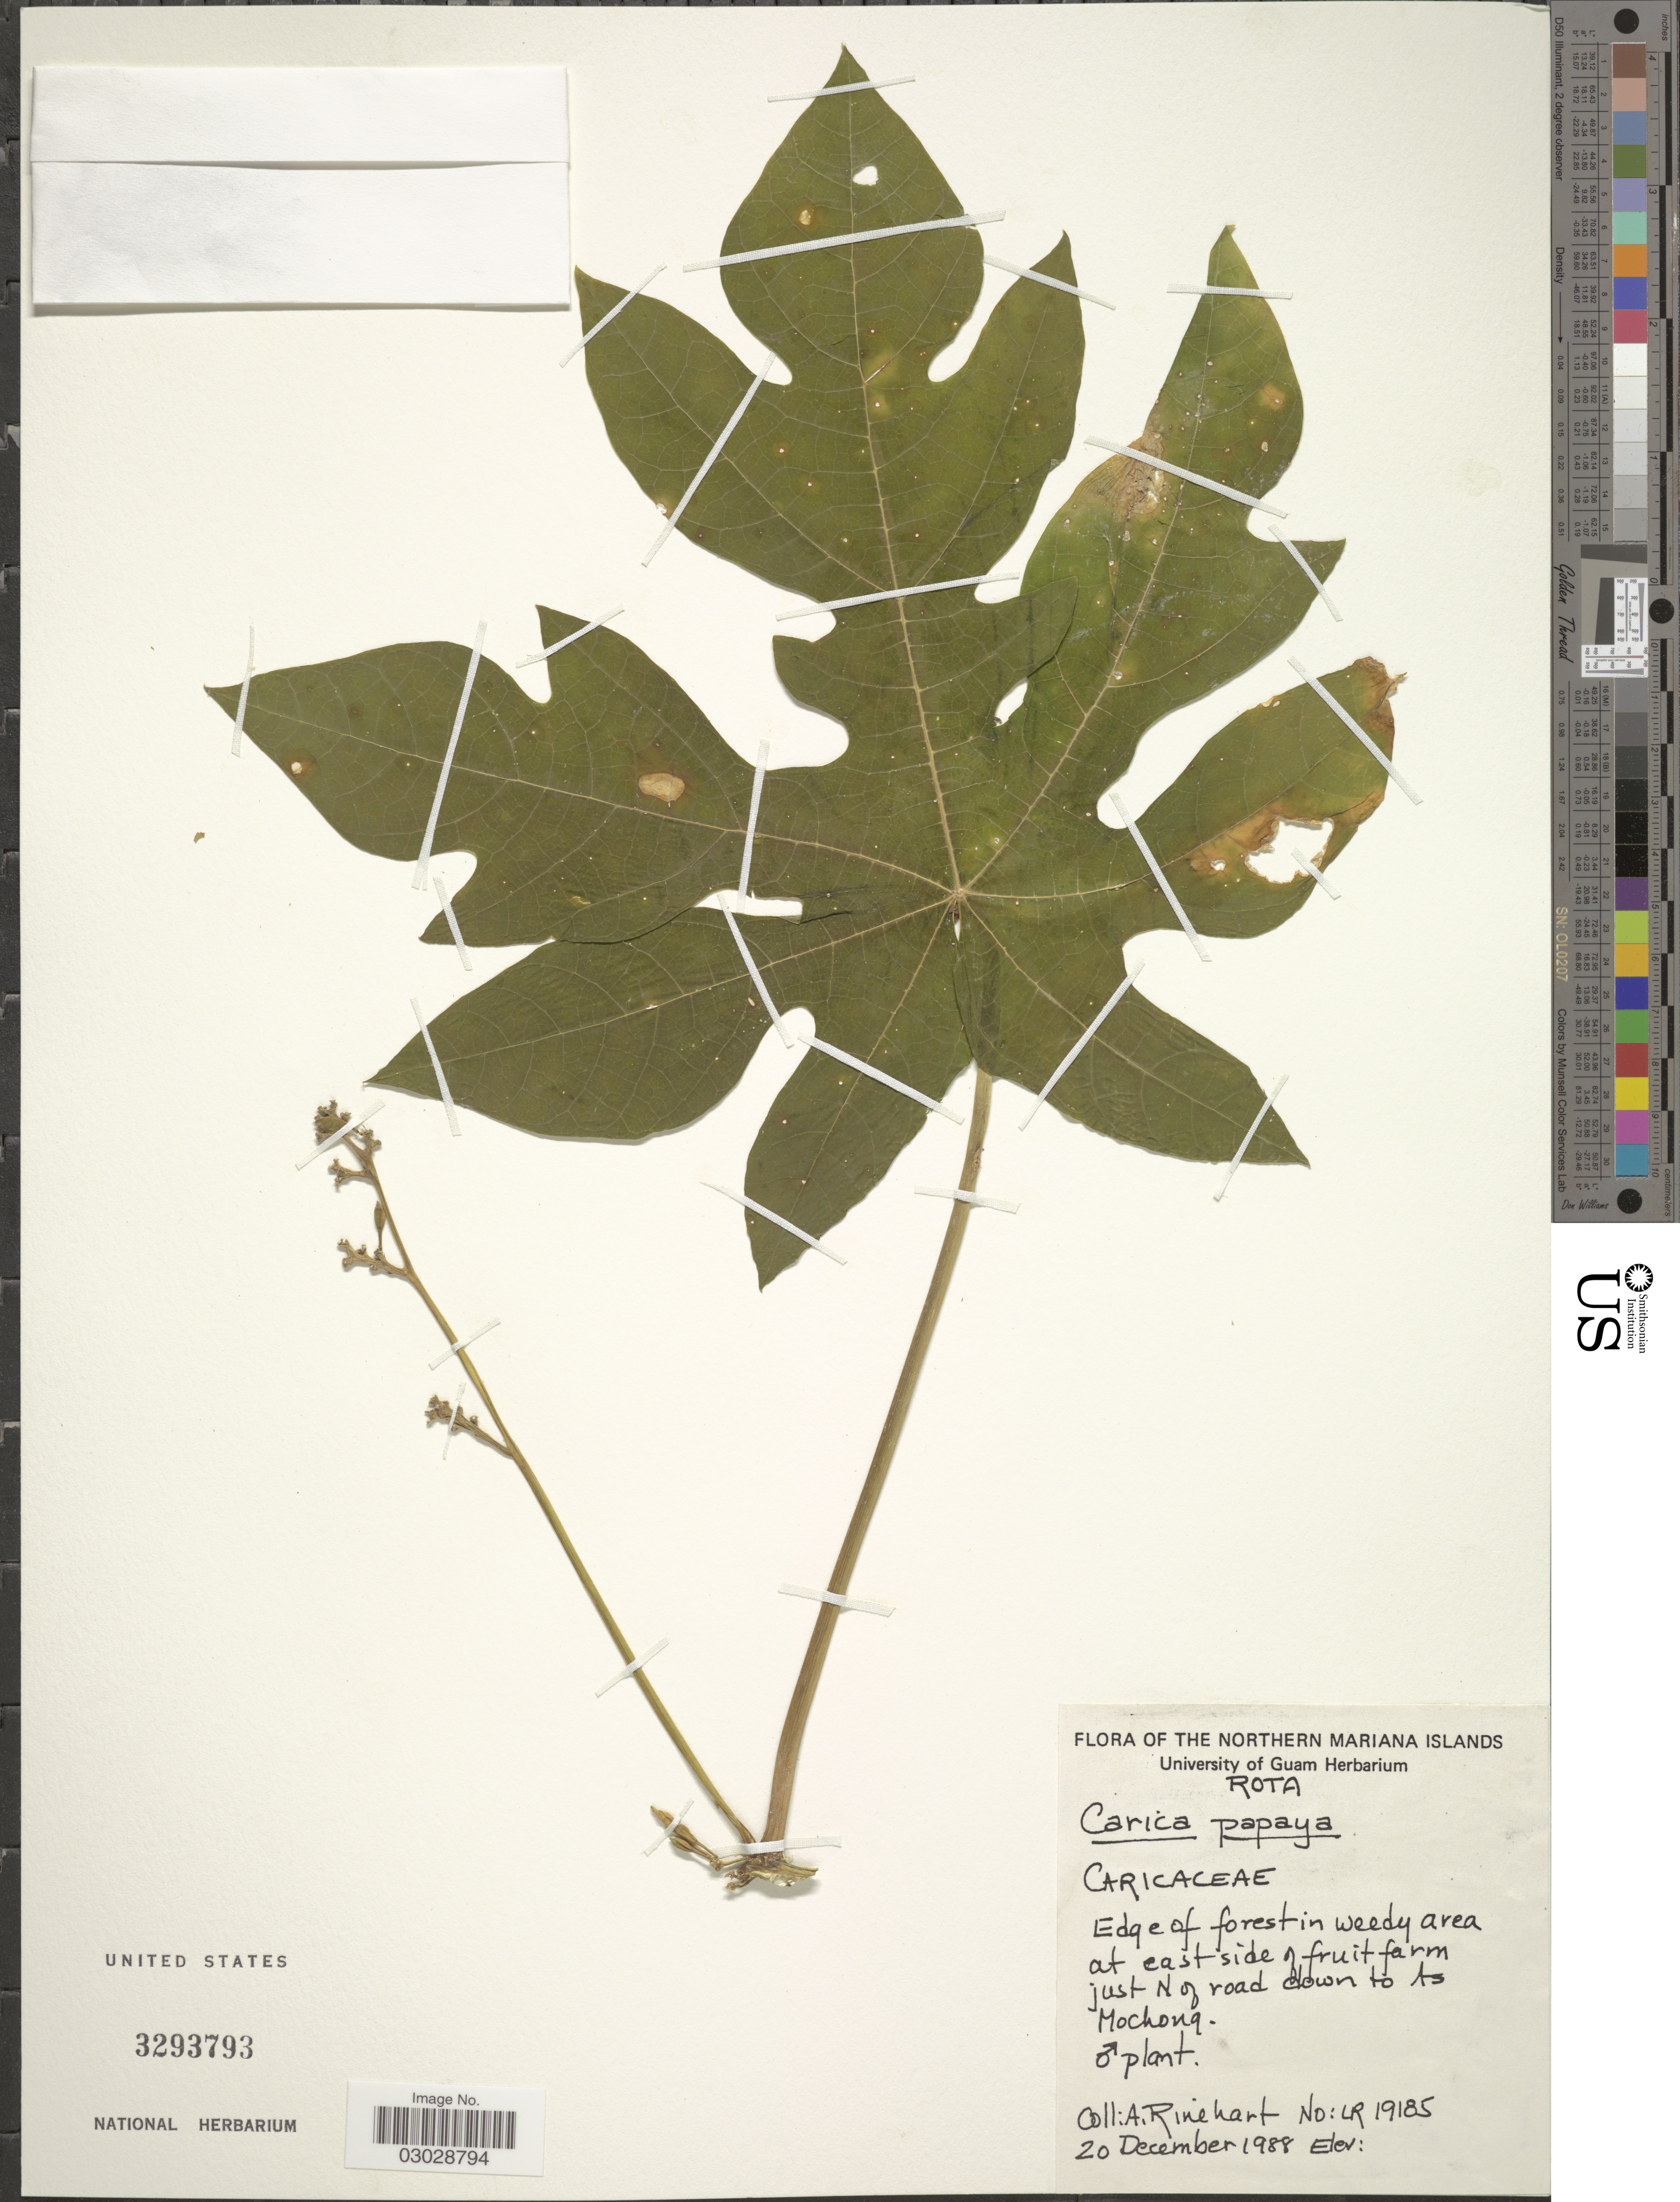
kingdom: Plantae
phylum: Tracheophyta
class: Magnoliopsida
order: Brassicales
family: Caricaceae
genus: Carica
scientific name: Carica papaya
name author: L.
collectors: A. Rinehart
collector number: LR19185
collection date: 1988-12-20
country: Northern Mariana Islands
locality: The Northern Mariana Islands. Rota. Area at east side of fruitfarm just N of road down to As [interpreted] Mochong.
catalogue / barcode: US 3293793